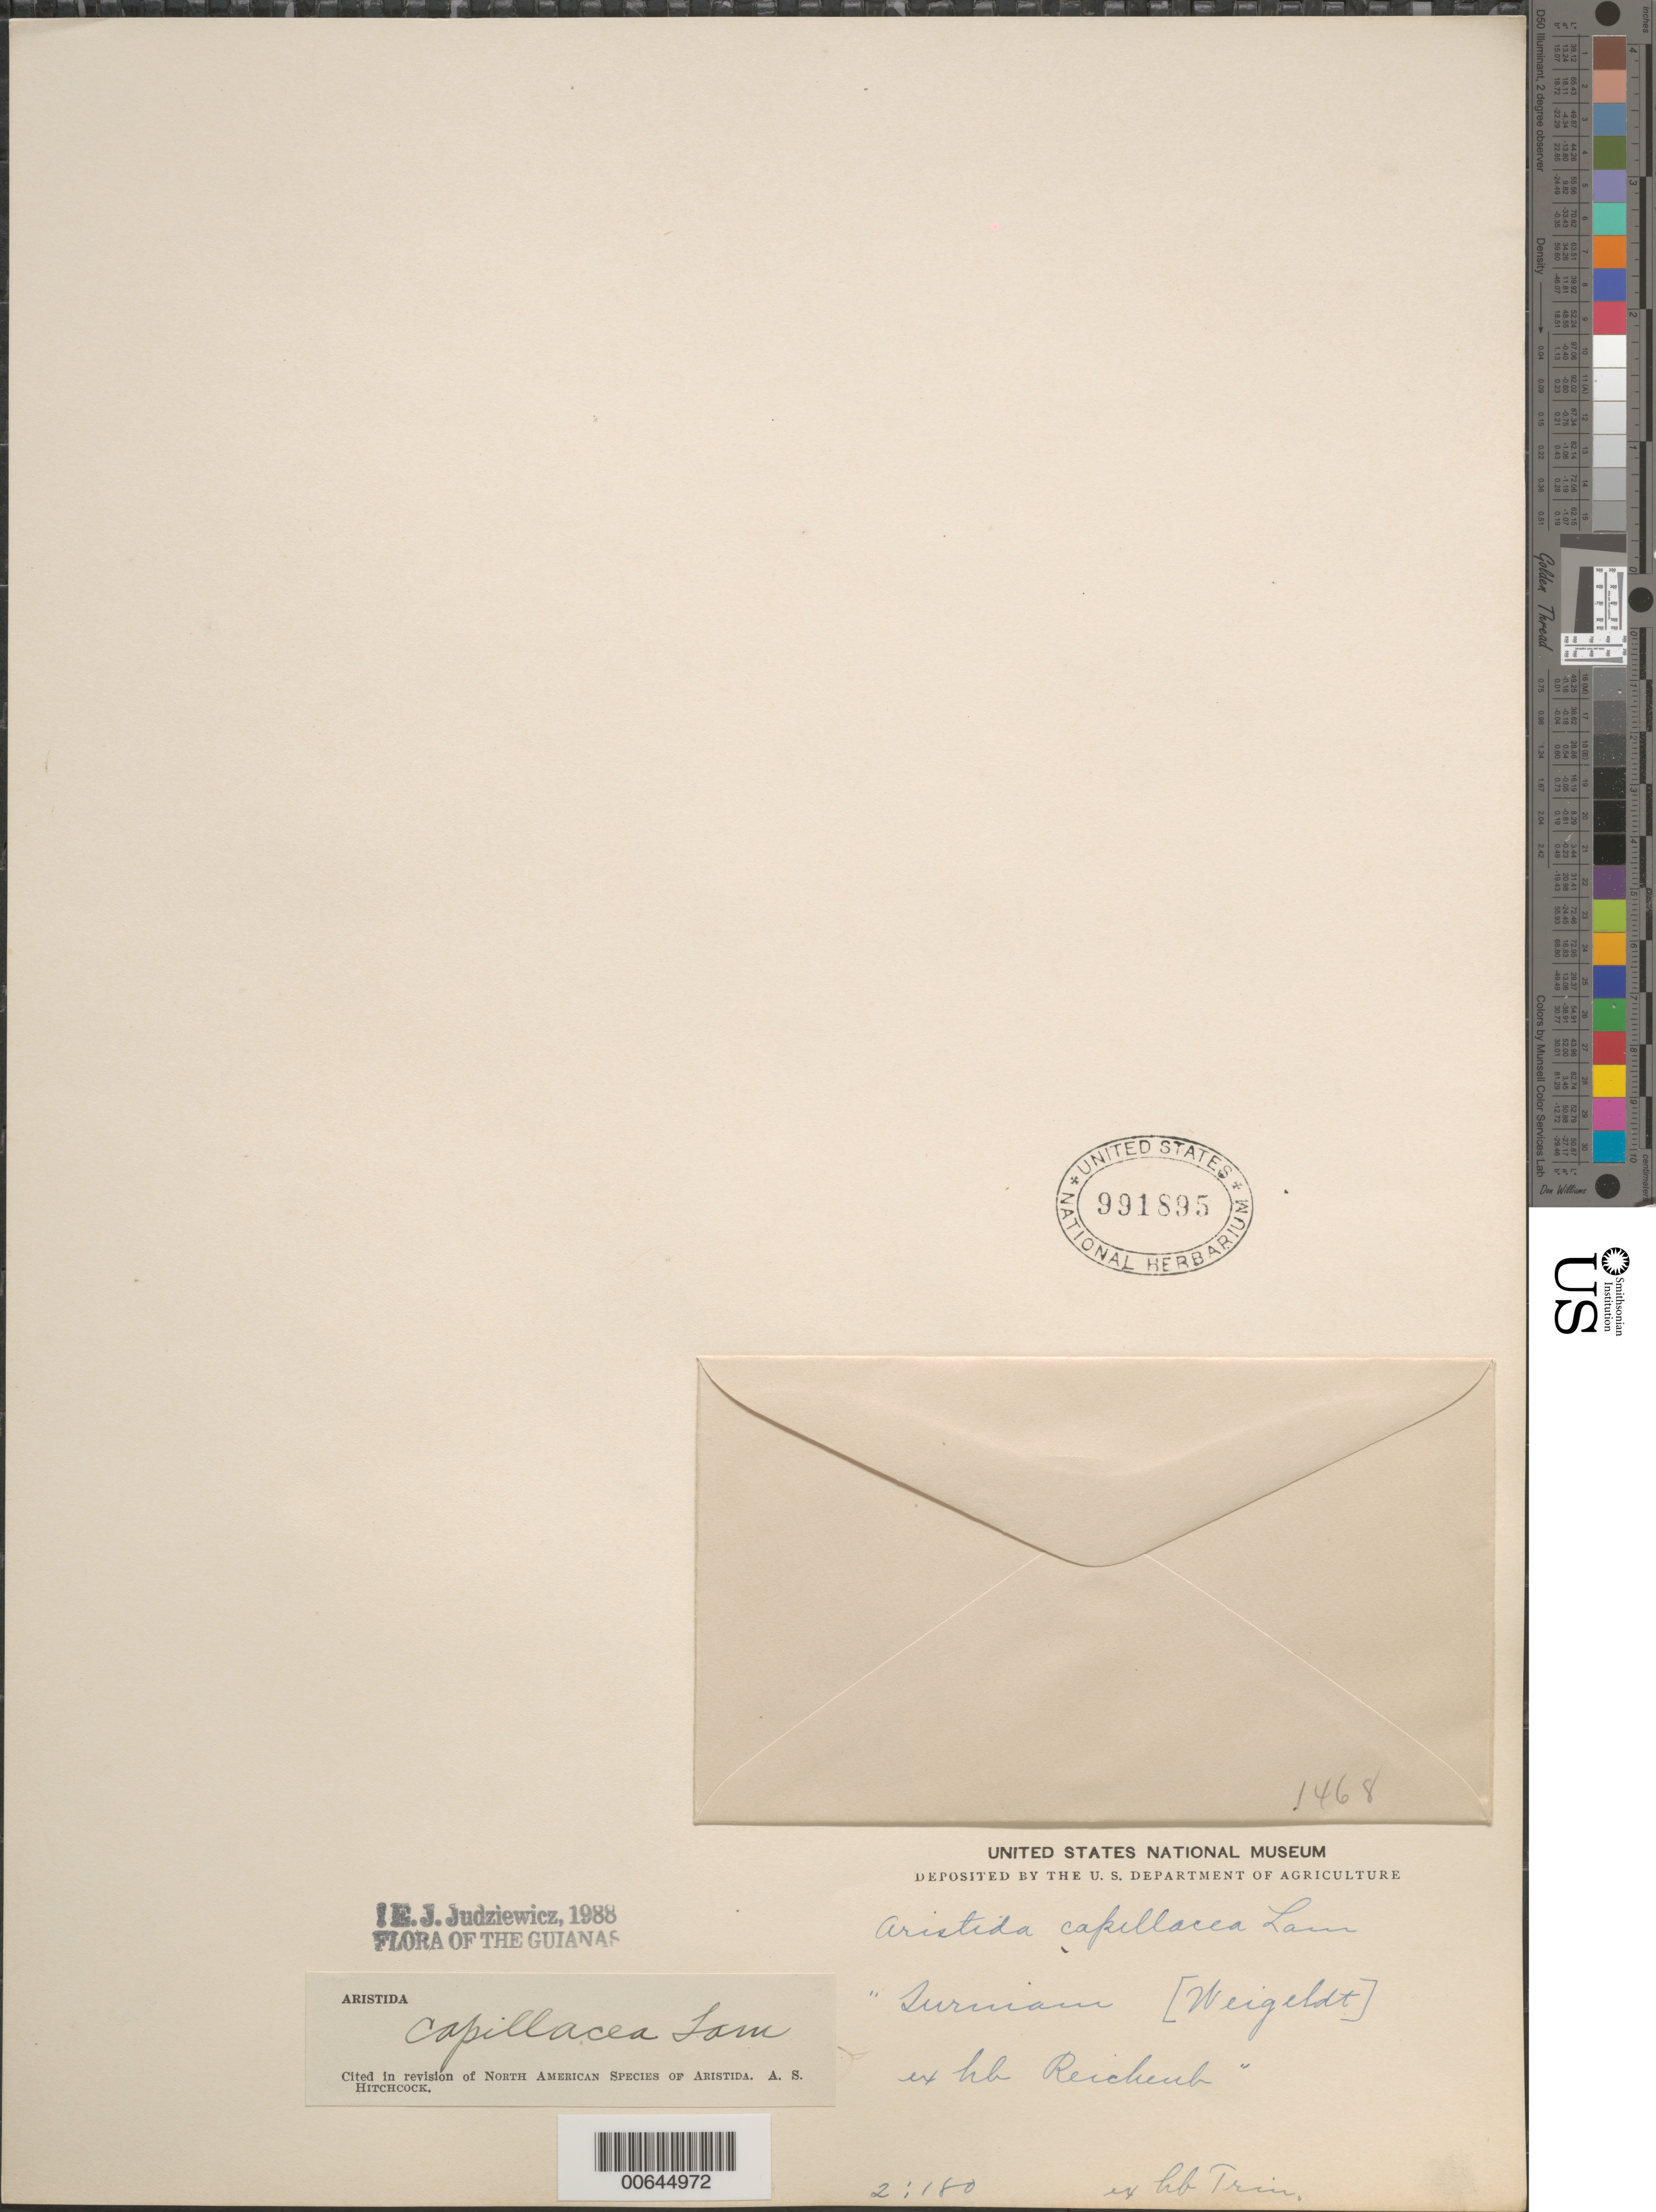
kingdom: Plantae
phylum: Tracheophyta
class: Liliopsida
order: Poales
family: Poaceae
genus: Aristida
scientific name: Aristida capillacea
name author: Lam.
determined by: Judziewicz, E. J.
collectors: -. Weigelt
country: Suriname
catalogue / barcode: US 991895